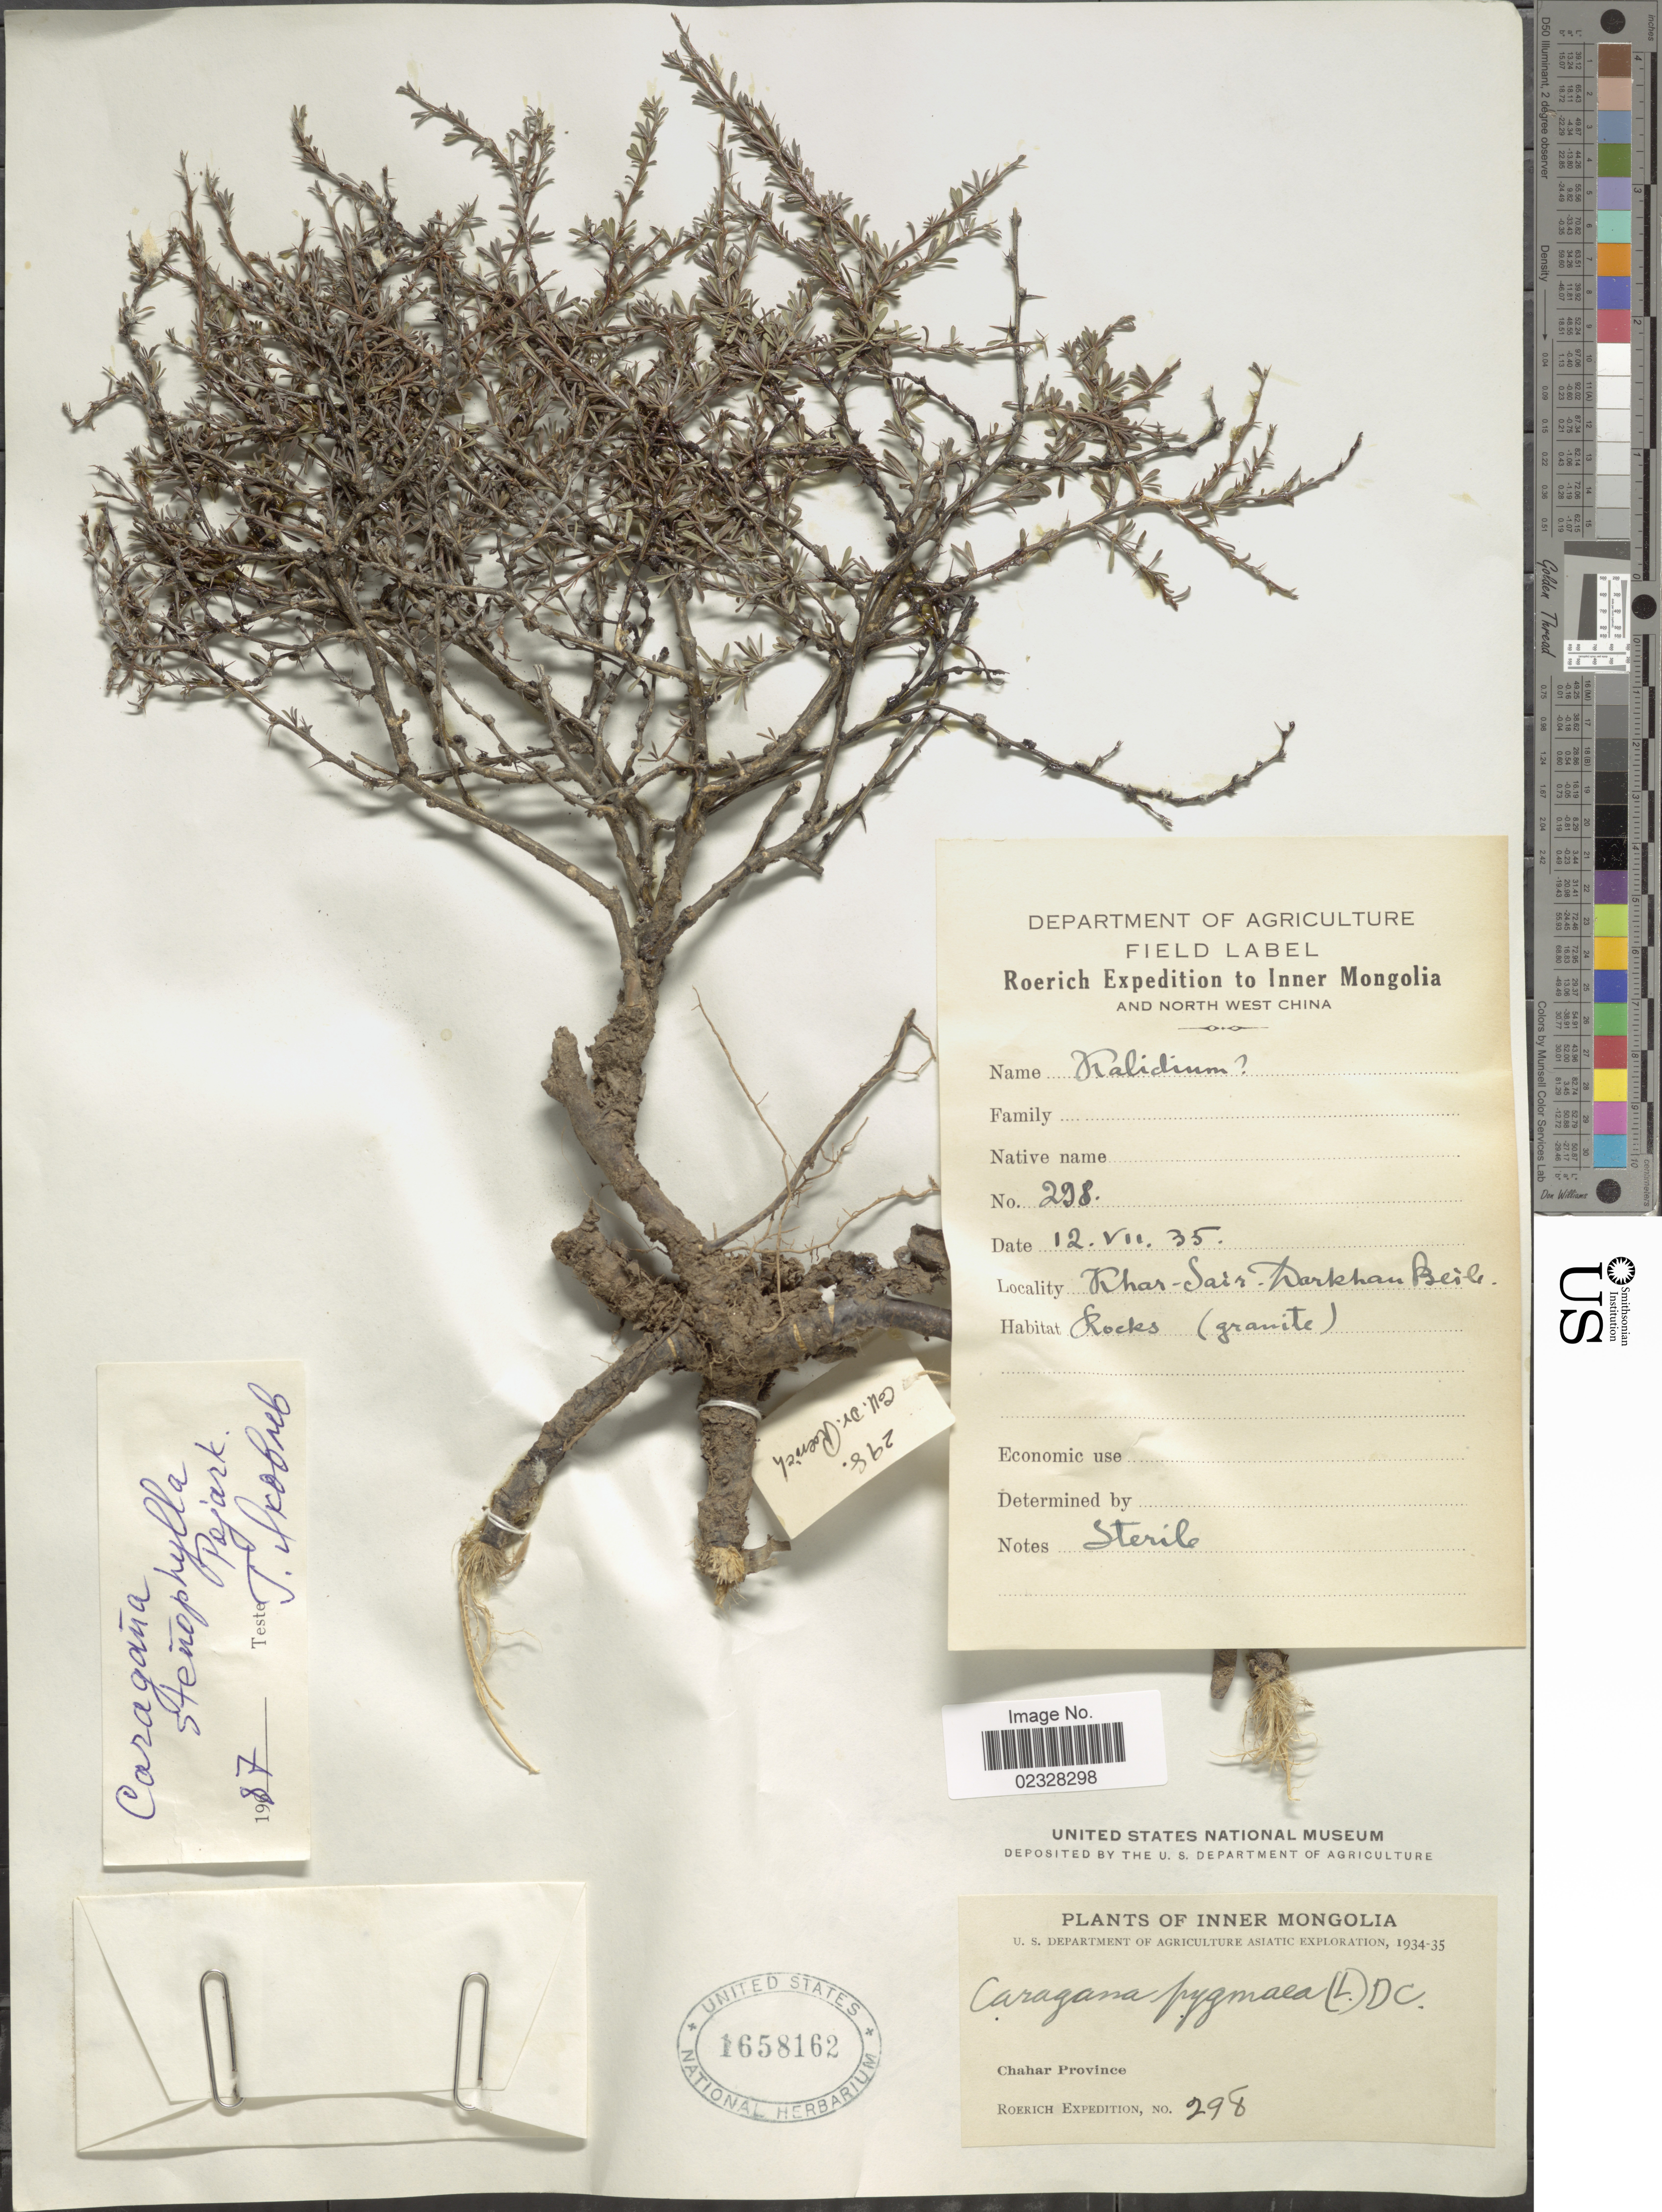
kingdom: Plantae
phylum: Tracheophyta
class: Magnoliopsida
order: Fabales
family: Fabaceae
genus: Caragana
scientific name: Caragana stenophylla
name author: Pojark.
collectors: Roerich Expedition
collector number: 298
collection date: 1935-07-12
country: China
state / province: Nei Monggol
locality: Inner Mongolia, Khar-Sair- Darkhan Beile, Chahar Province.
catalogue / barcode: US 1658162